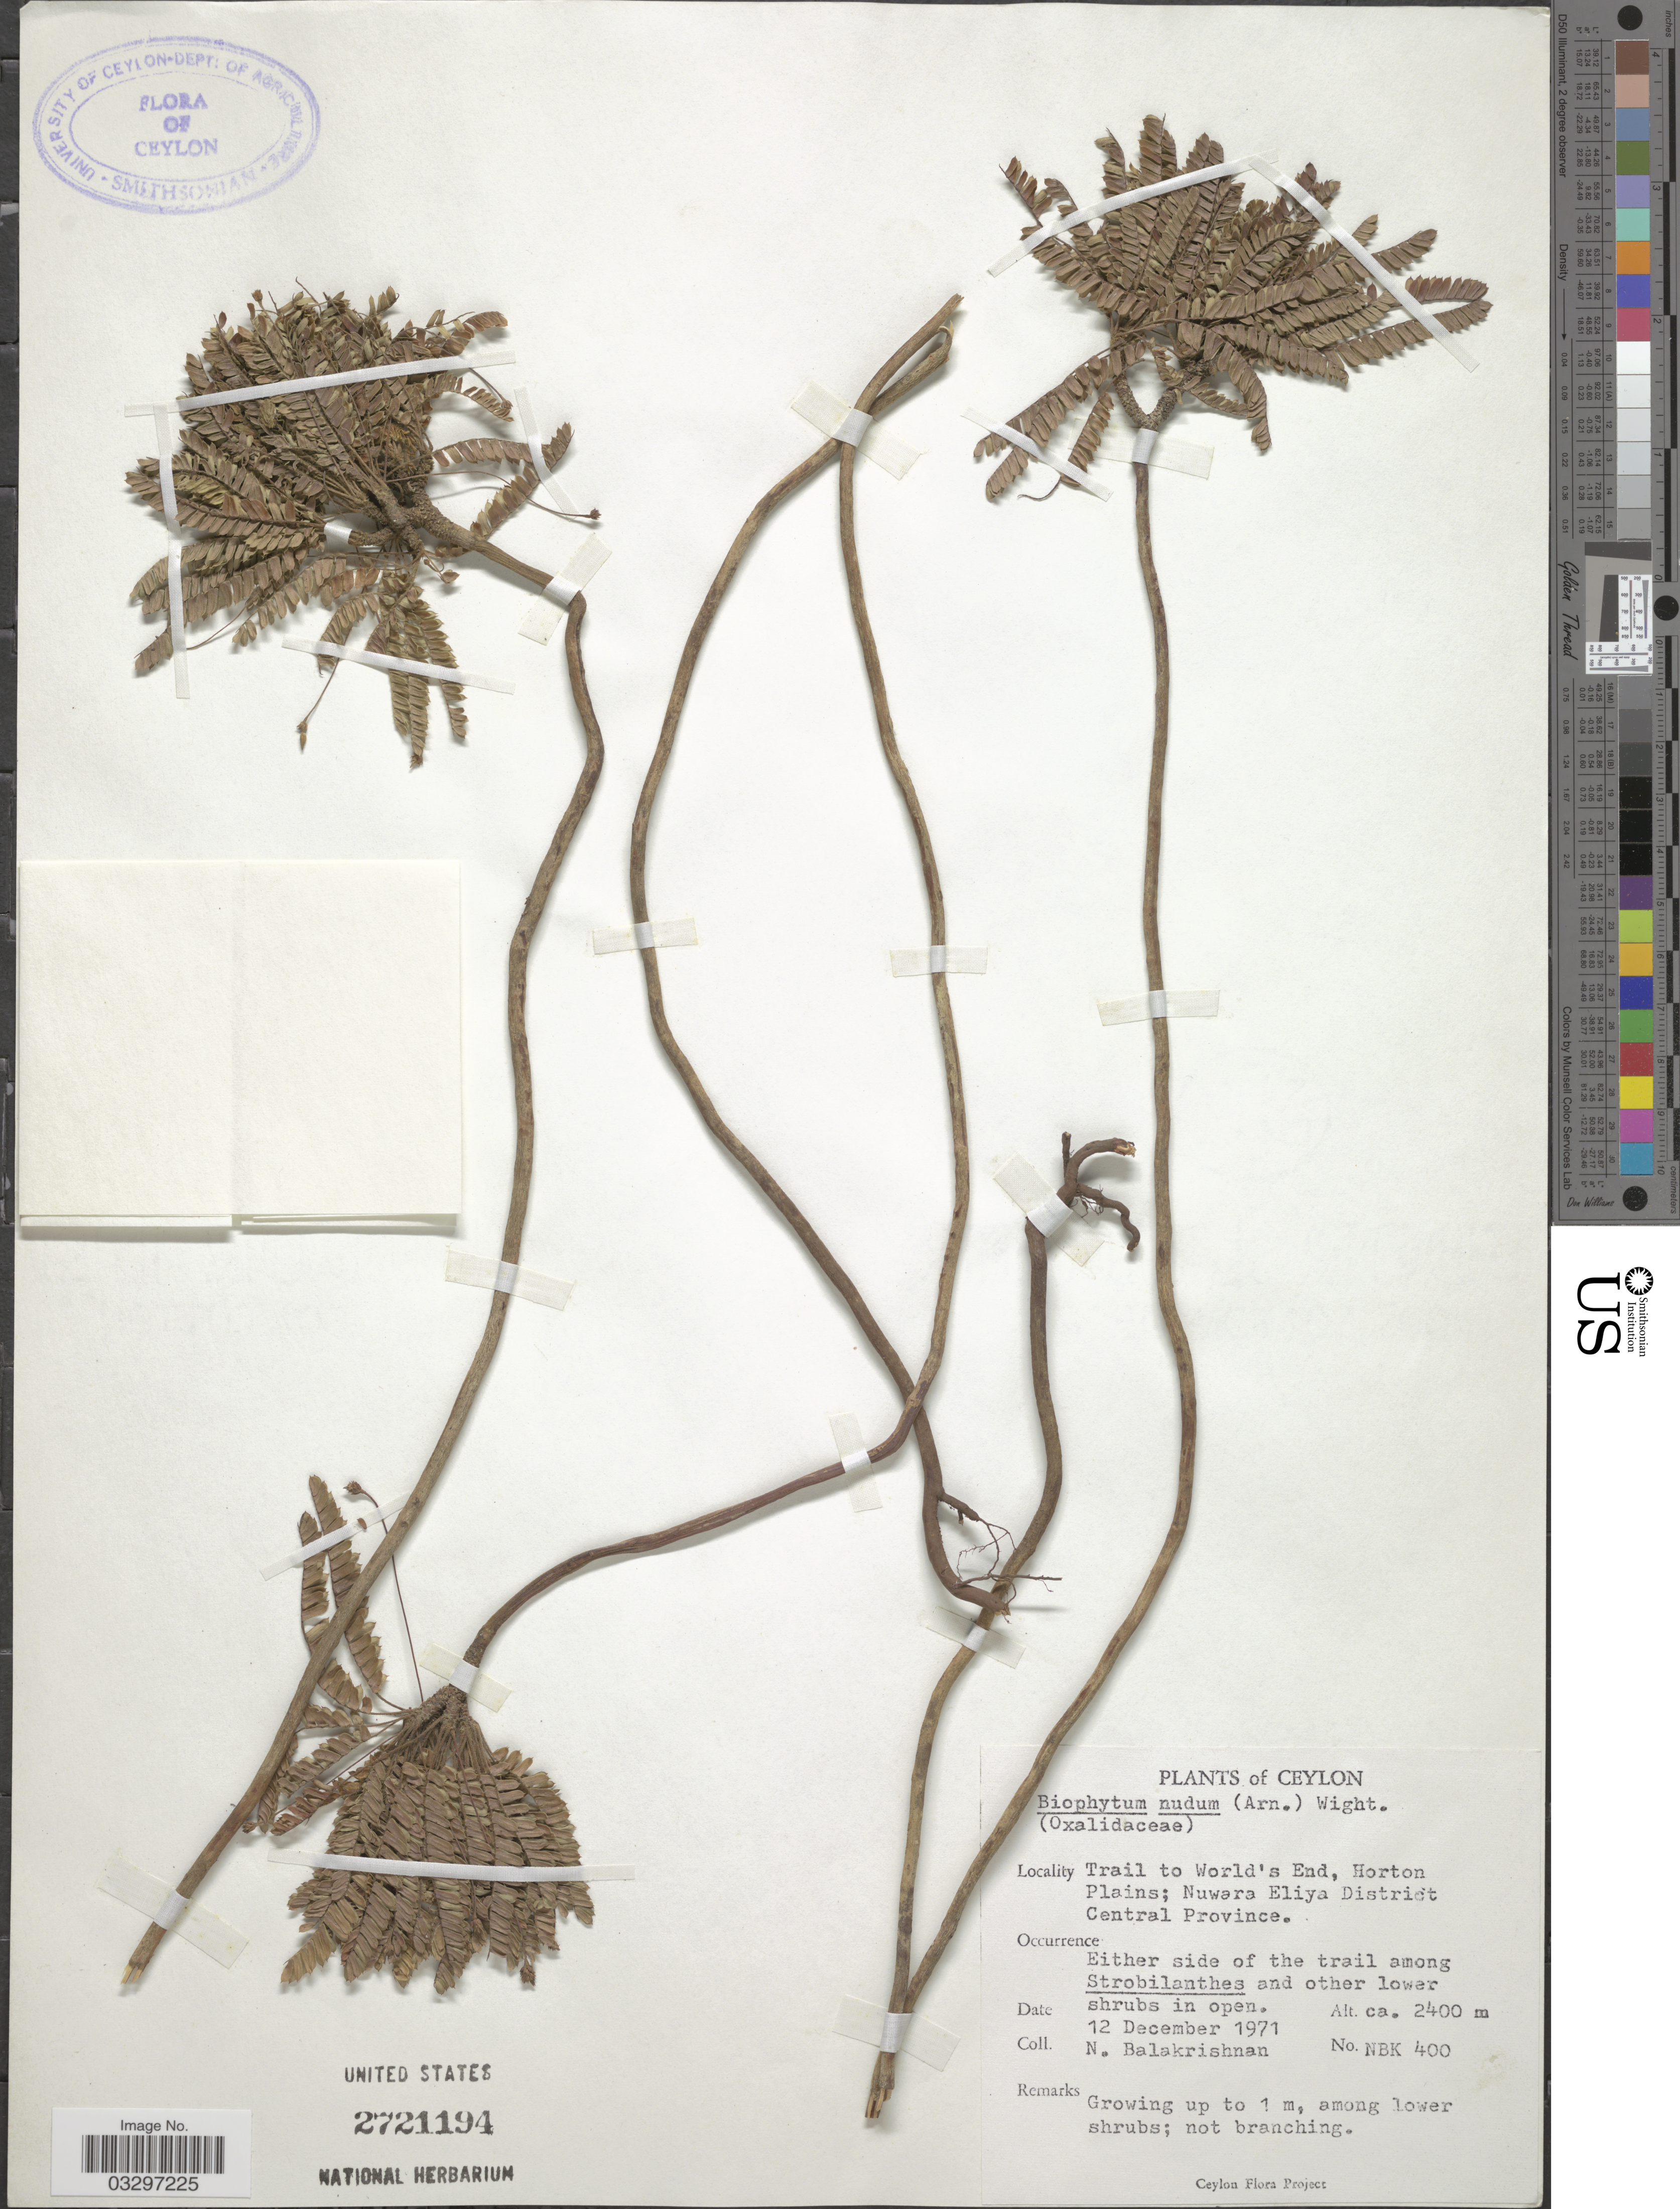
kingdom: Plantae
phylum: Tracheophyta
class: Magnoliopsida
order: Oxalidales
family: Oxalidaceae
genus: Biophytum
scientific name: Biophytum nudum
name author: (Arn.) Wight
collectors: N. Balakrishnan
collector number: NBK 400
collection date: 1971-12-12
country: Sri Lanka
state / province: Central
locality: Ceylon. Trail to World'a End, Horton Plains; Nuwara Eliya District. Either side of the trail.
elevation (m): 2400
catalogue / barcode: US 2721194